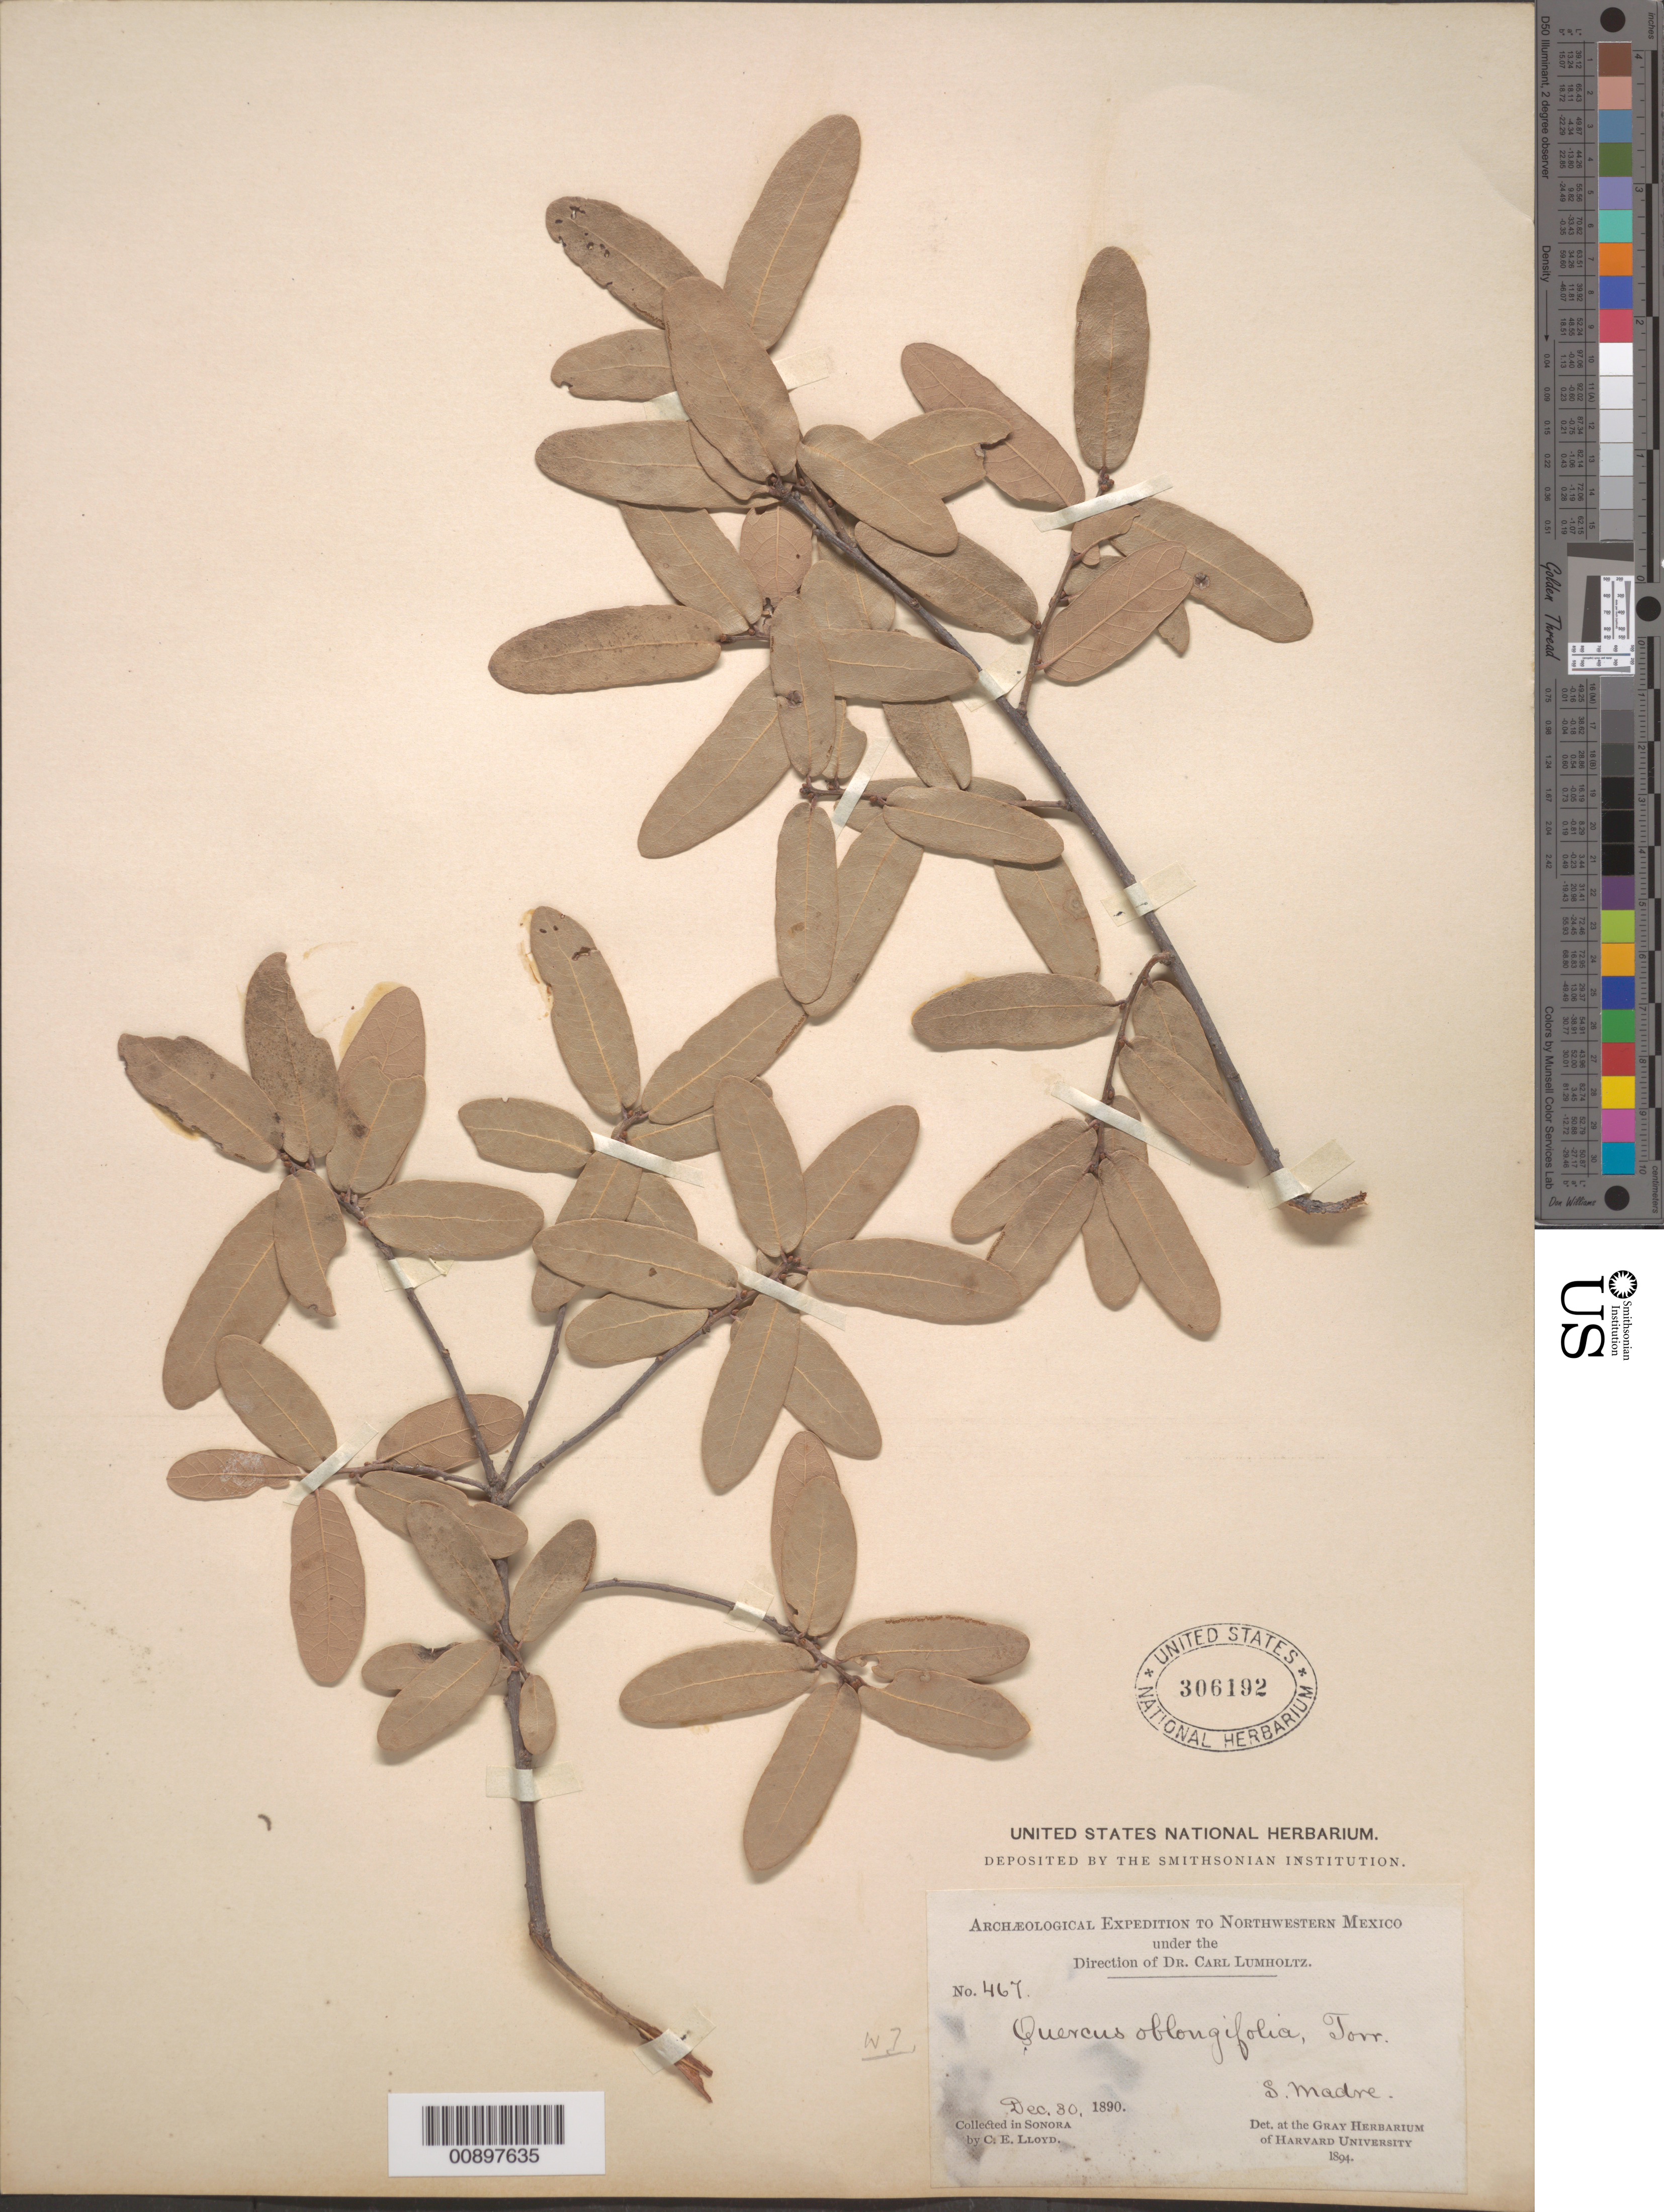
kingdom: Plantae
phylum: Tracheophyta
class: Magnoliopsida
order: Fagales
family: Fagaceae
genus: Quercus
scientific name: Quercus oblongifolia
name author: Torr.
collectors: Lloyd, C. E.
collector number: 467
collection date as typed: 30 Dec 1890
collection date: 1890-12-30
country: Mexico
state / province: Sonora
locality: S. Madre.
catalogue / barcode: US 306192